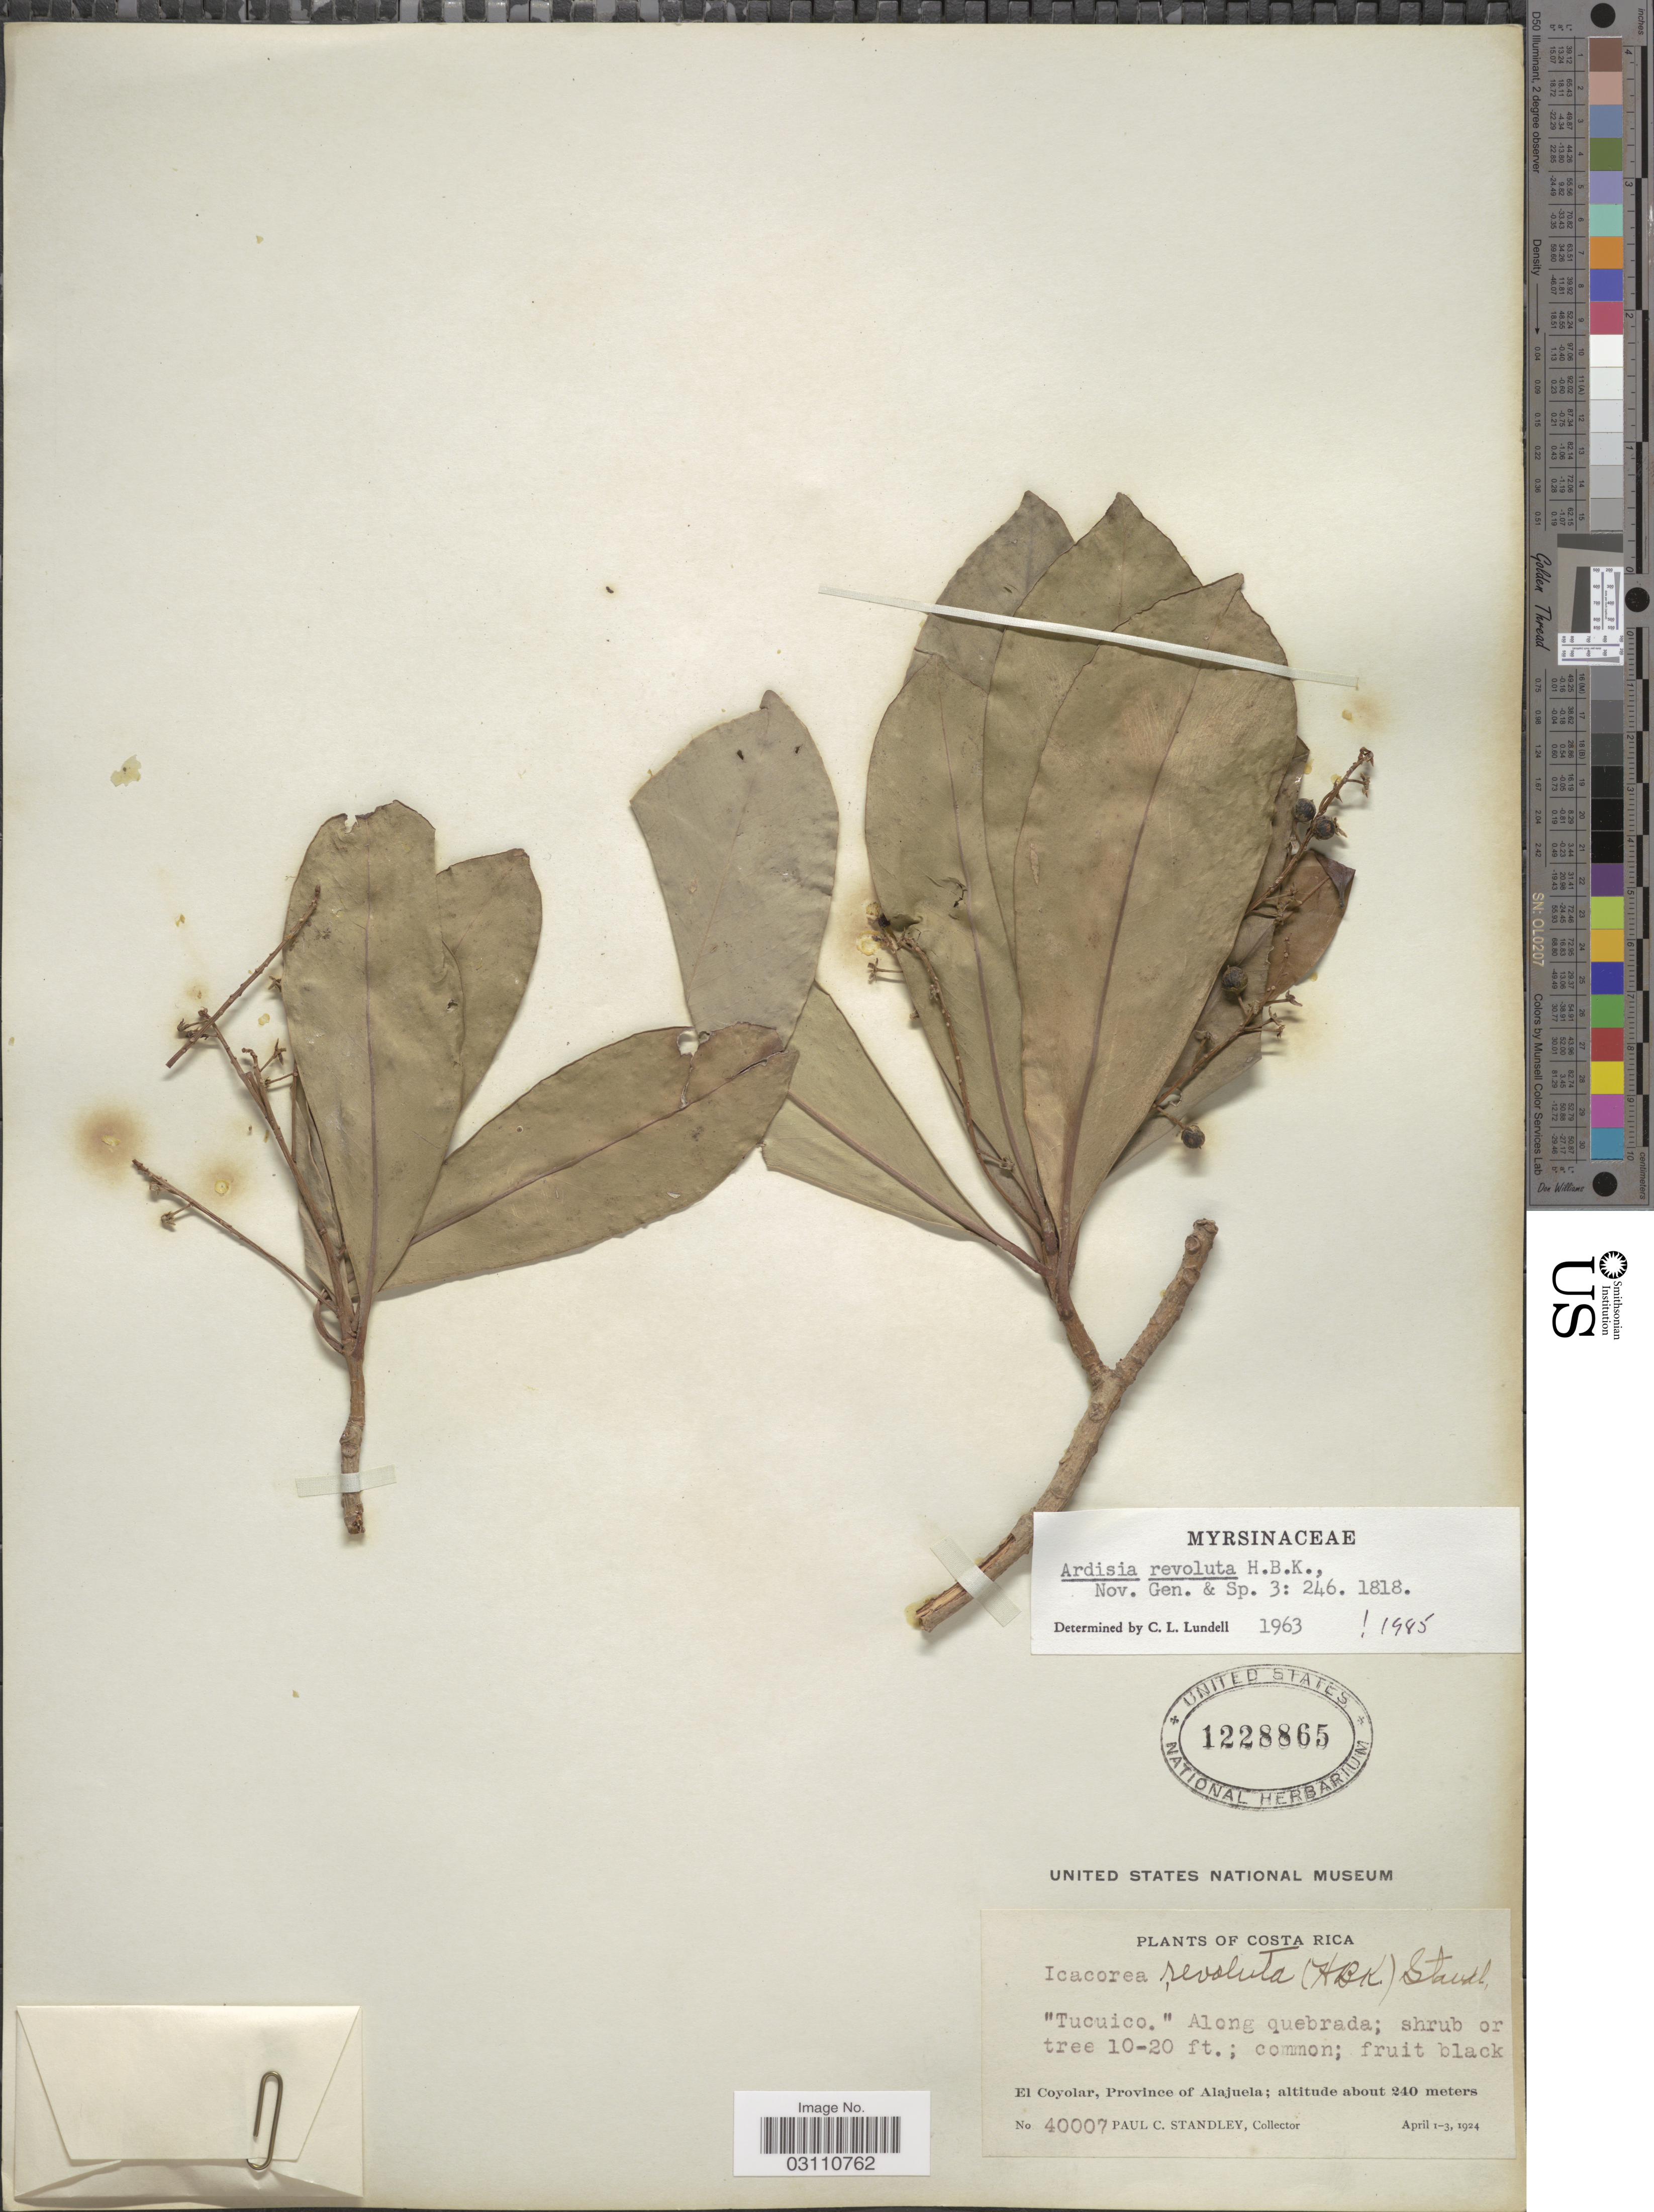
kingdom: Plantae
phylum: Tracheophyta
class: Magnoliopsida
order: Ericales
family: Primulaceae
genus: Ardisia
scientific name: Ardisia revoluta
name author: Kunth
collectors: P. C. Standley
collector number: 40007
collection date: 1924-04-01/1924-04-03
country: Costa Rica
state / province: Alajuela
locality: El Coyolar.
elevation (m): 240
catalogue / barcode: US 1228865